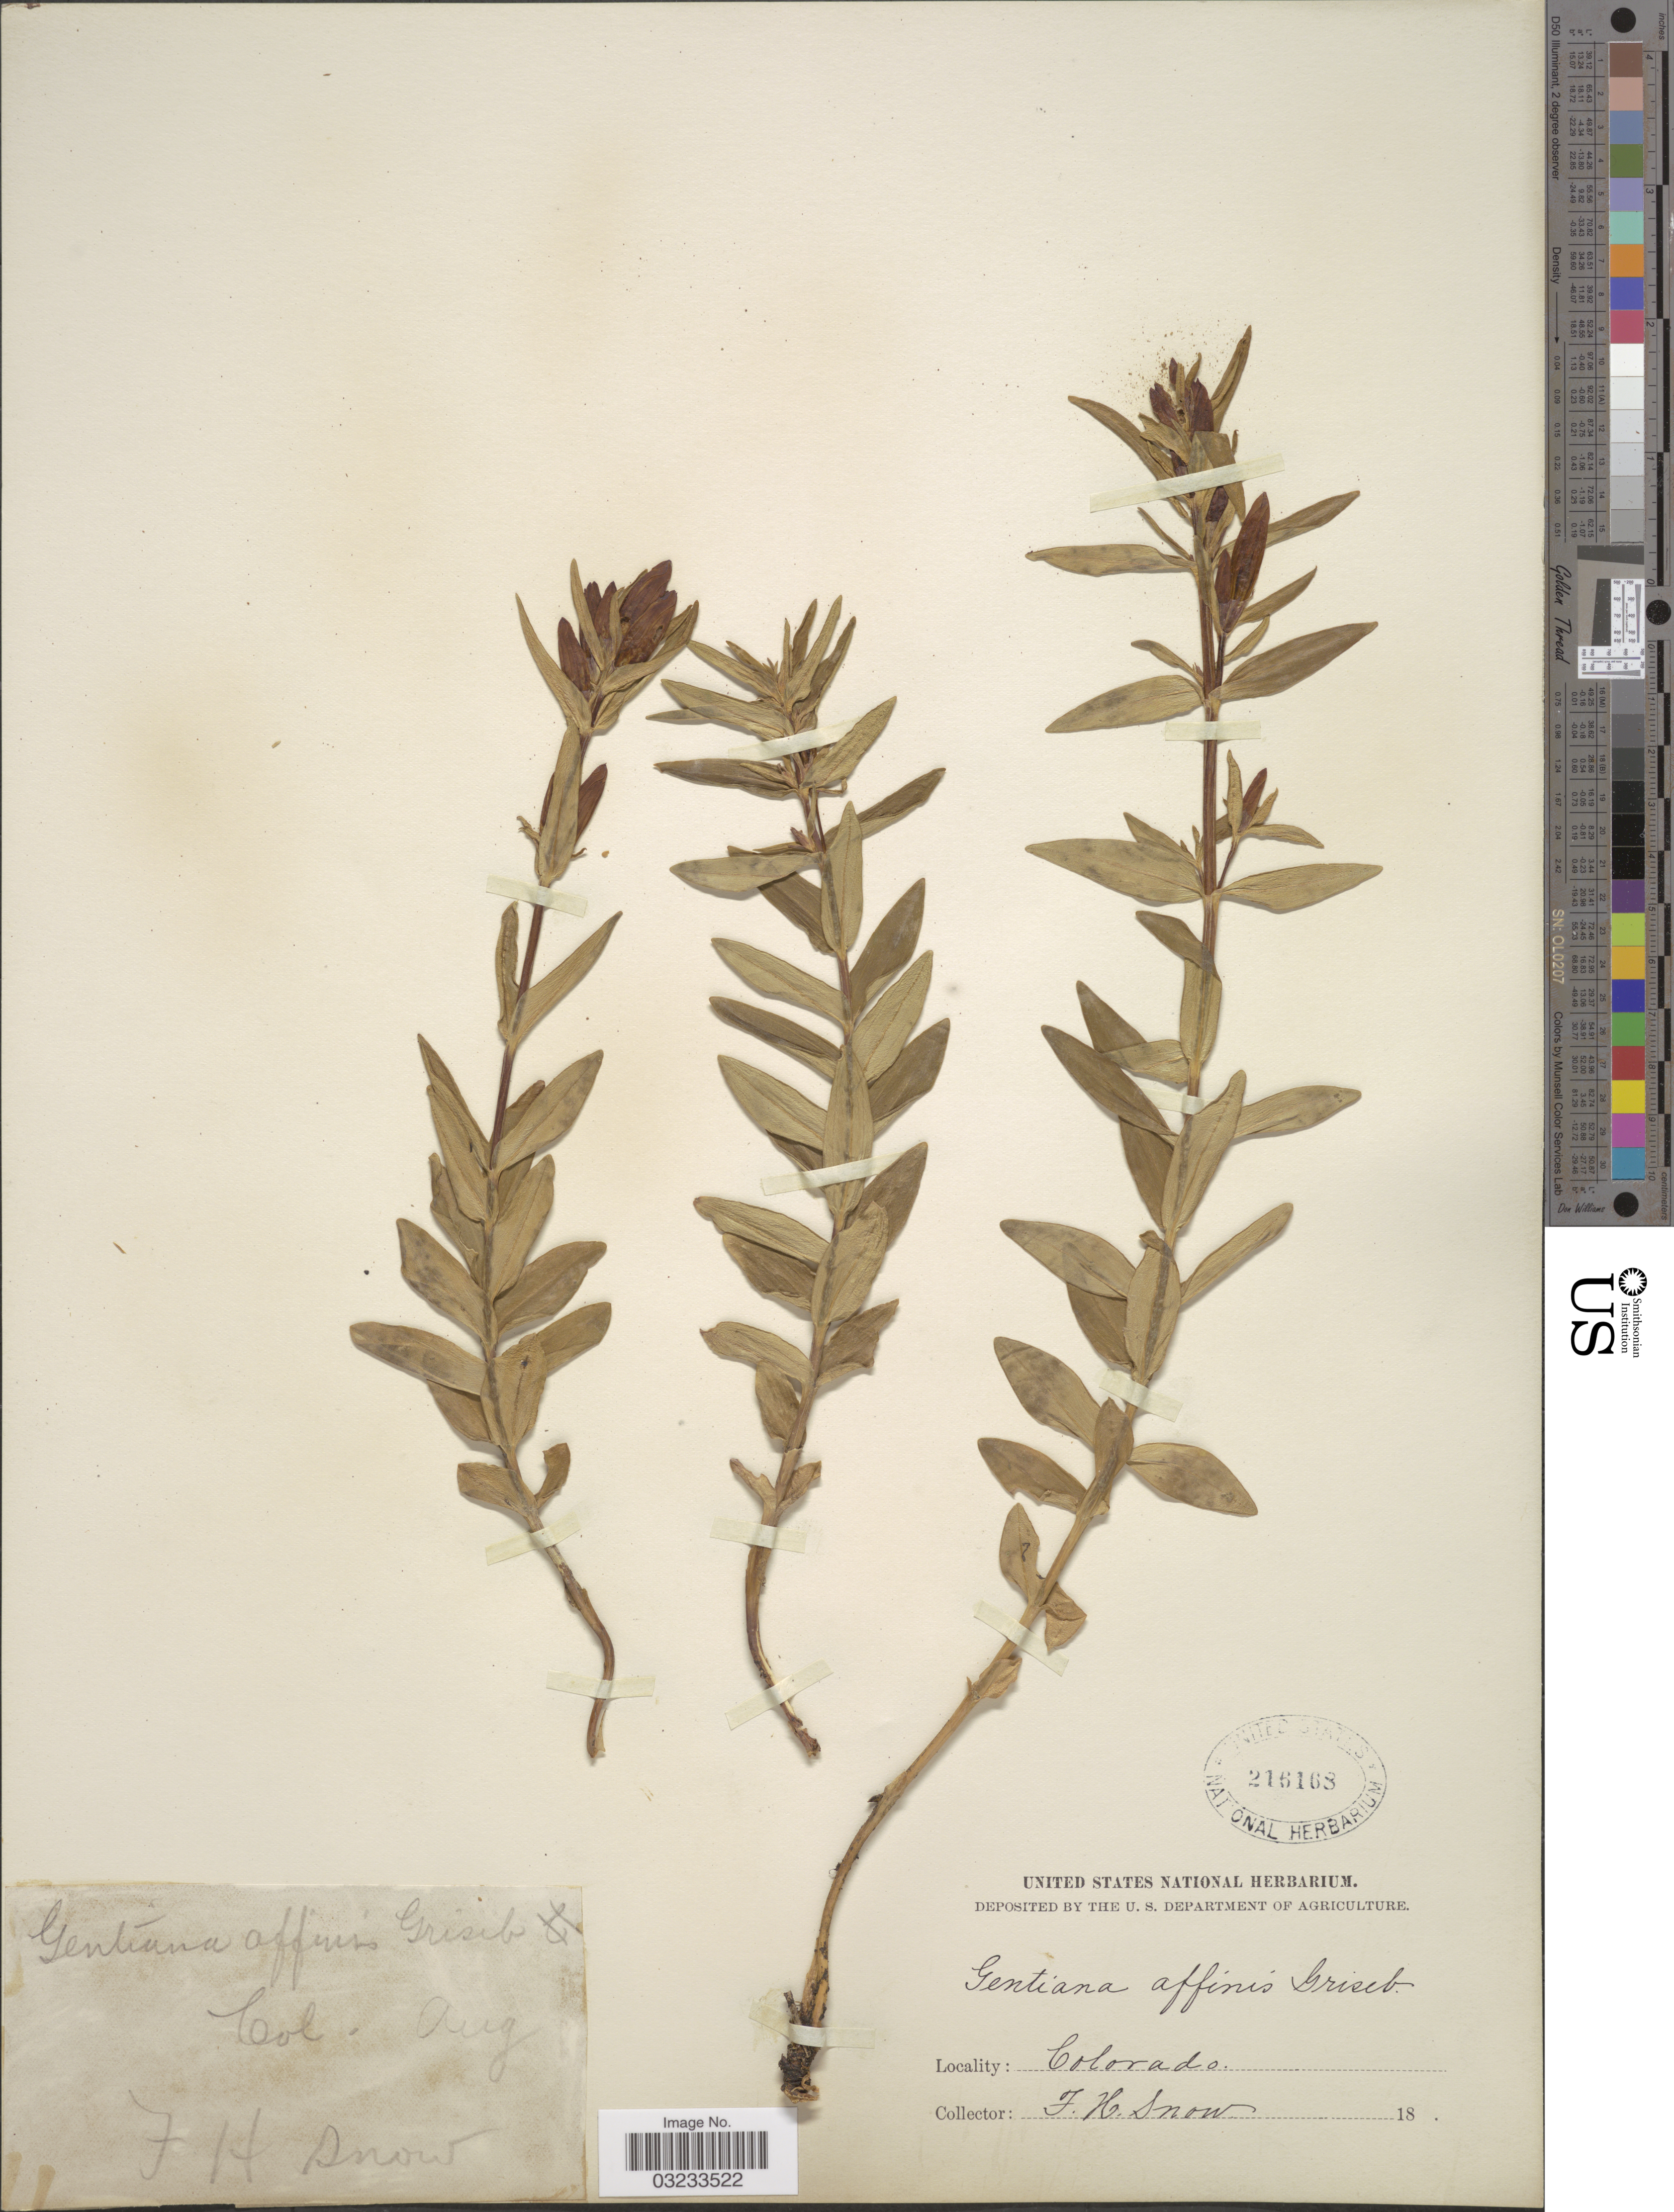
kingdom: Plantae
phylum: Tracheophyta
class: Magnoliopsida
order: Gentianales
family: Gentianaceae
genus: Gentiana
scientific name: Gentiana affinis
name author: Griseb.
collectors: F. H. Snow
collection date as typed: Aug 18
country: United States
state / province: Colorado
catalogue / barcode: US 216168